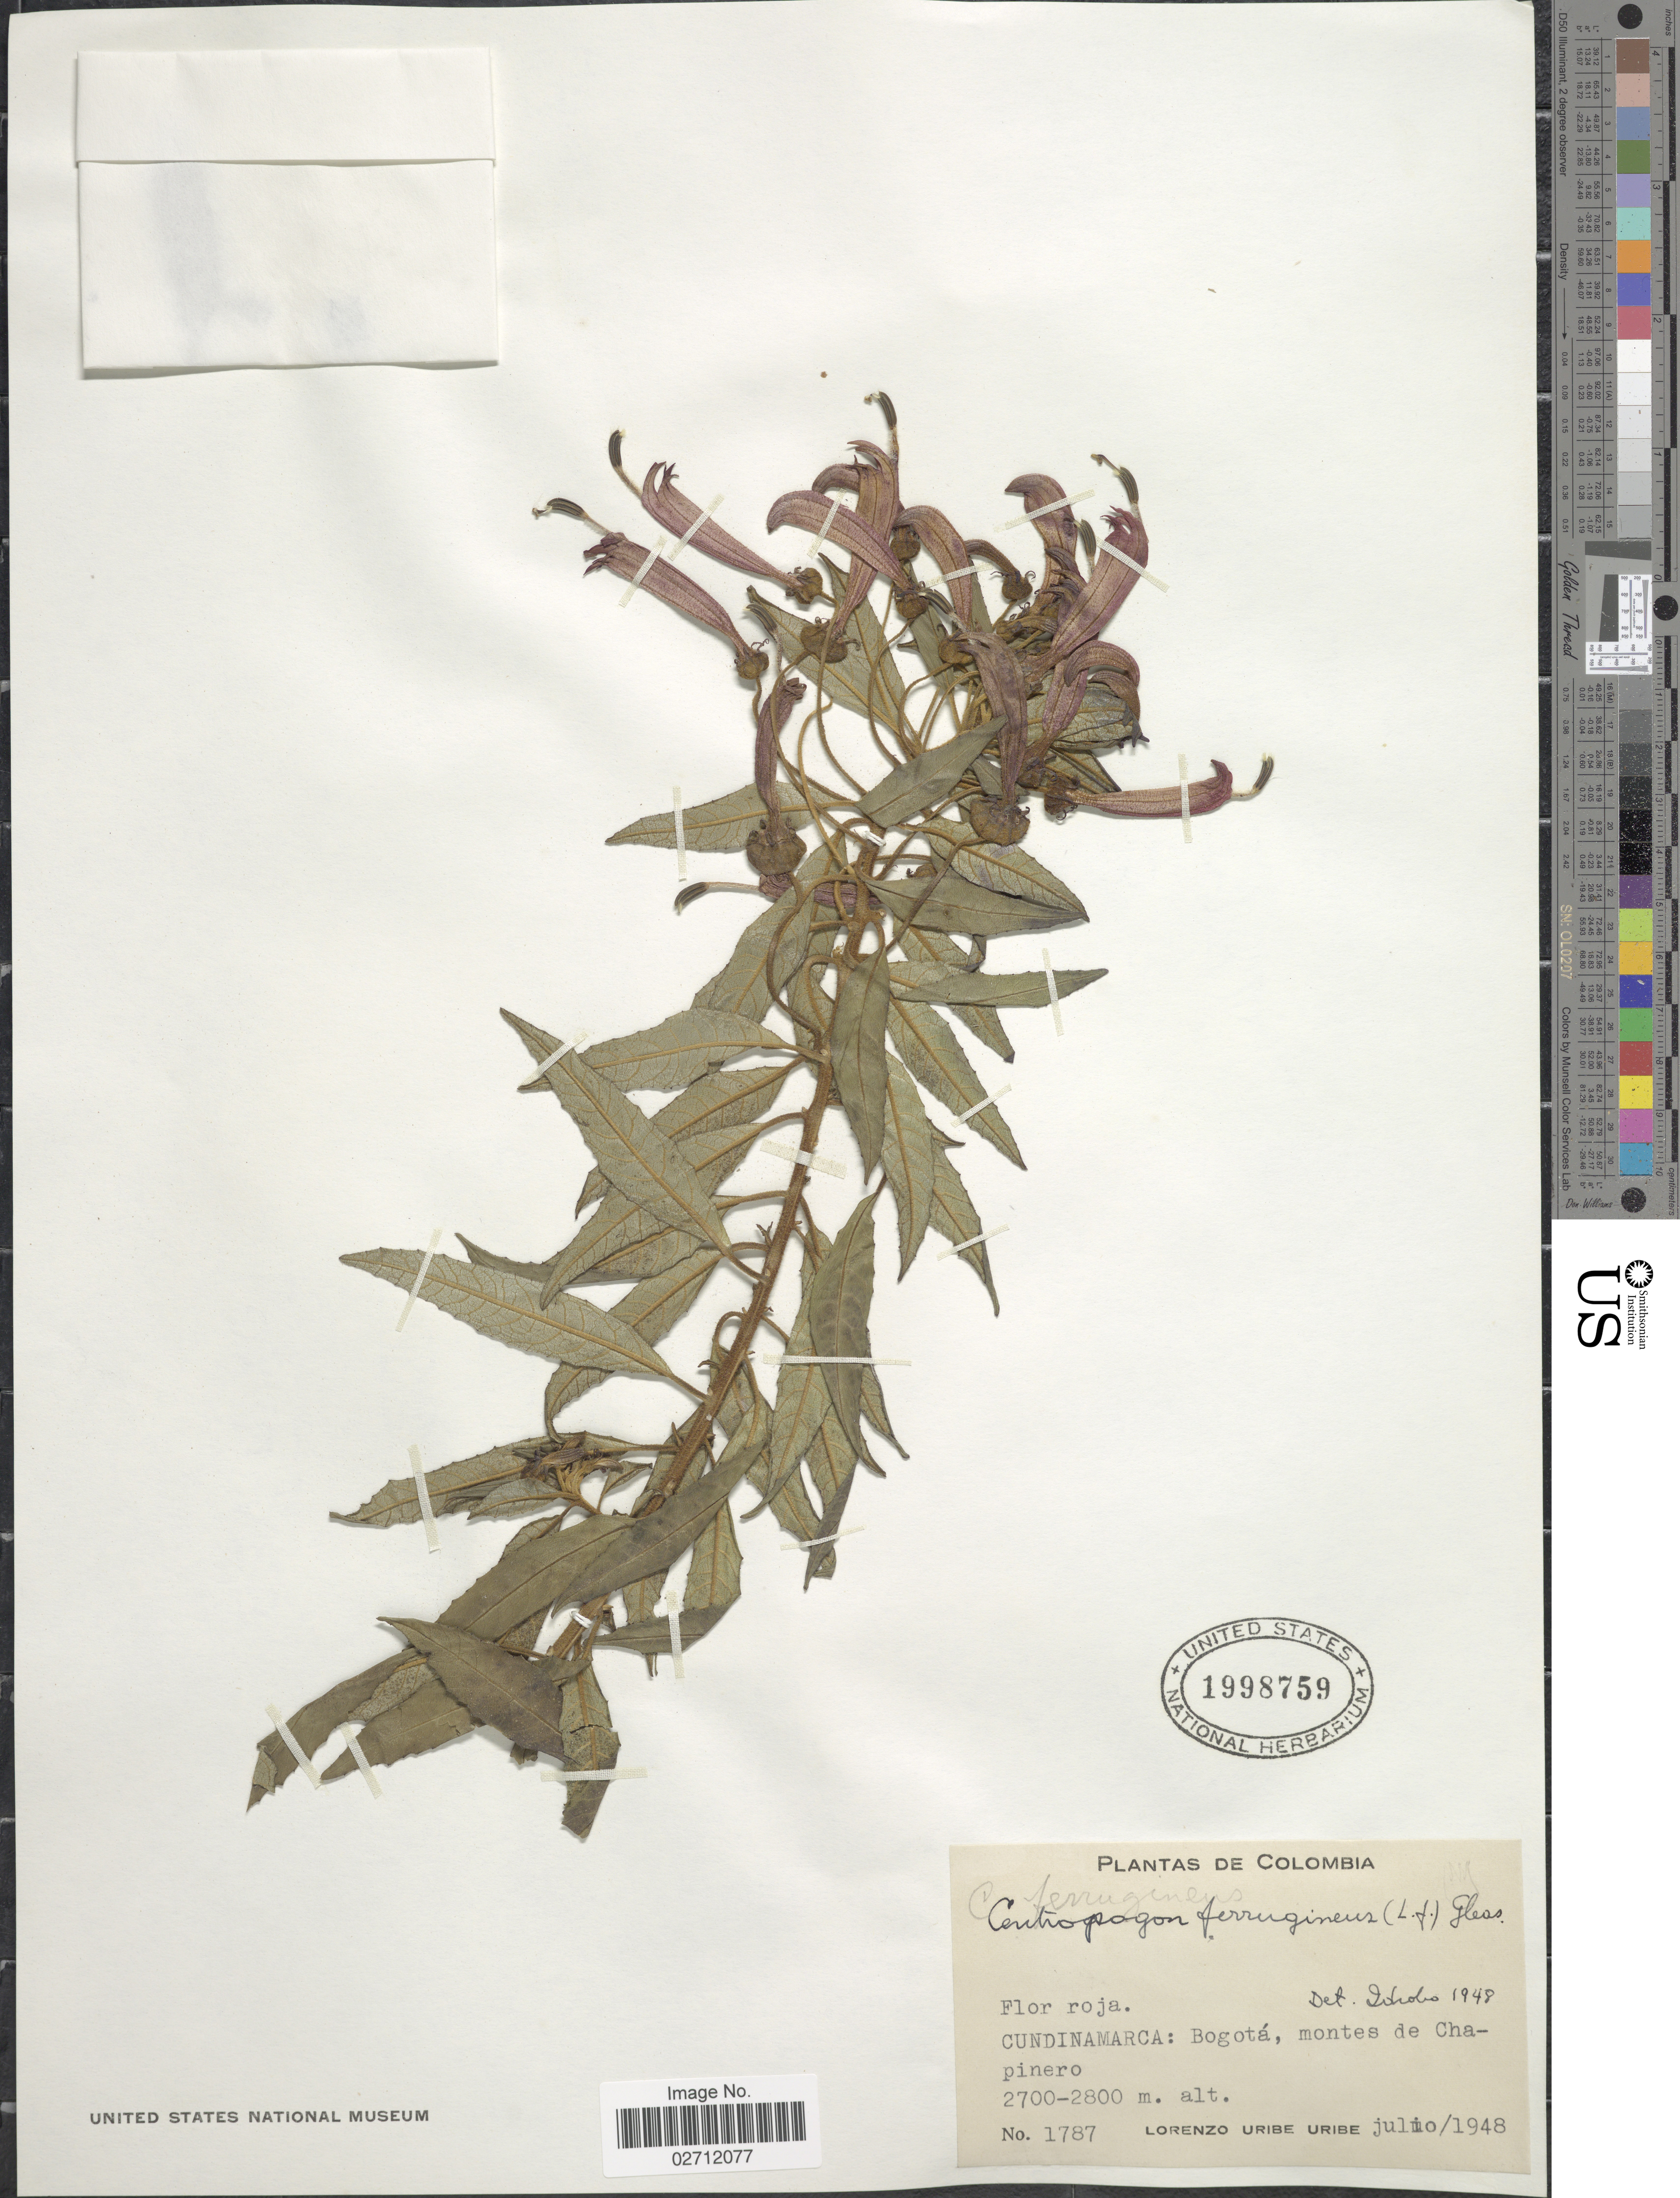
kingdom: Plantae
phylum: Tracheophyta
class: Magnoliopsida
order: Asterales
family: Campanulaceae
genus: Centropogon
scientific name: Centropogon ferrugineus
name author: (L. f.) Gleason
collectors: L. Uribe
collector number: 1787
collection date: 1948-07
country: Colombia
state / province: Cundinamarca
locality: Bogota, montes de Chapinero.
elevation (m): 2700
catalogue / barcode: US 1998759